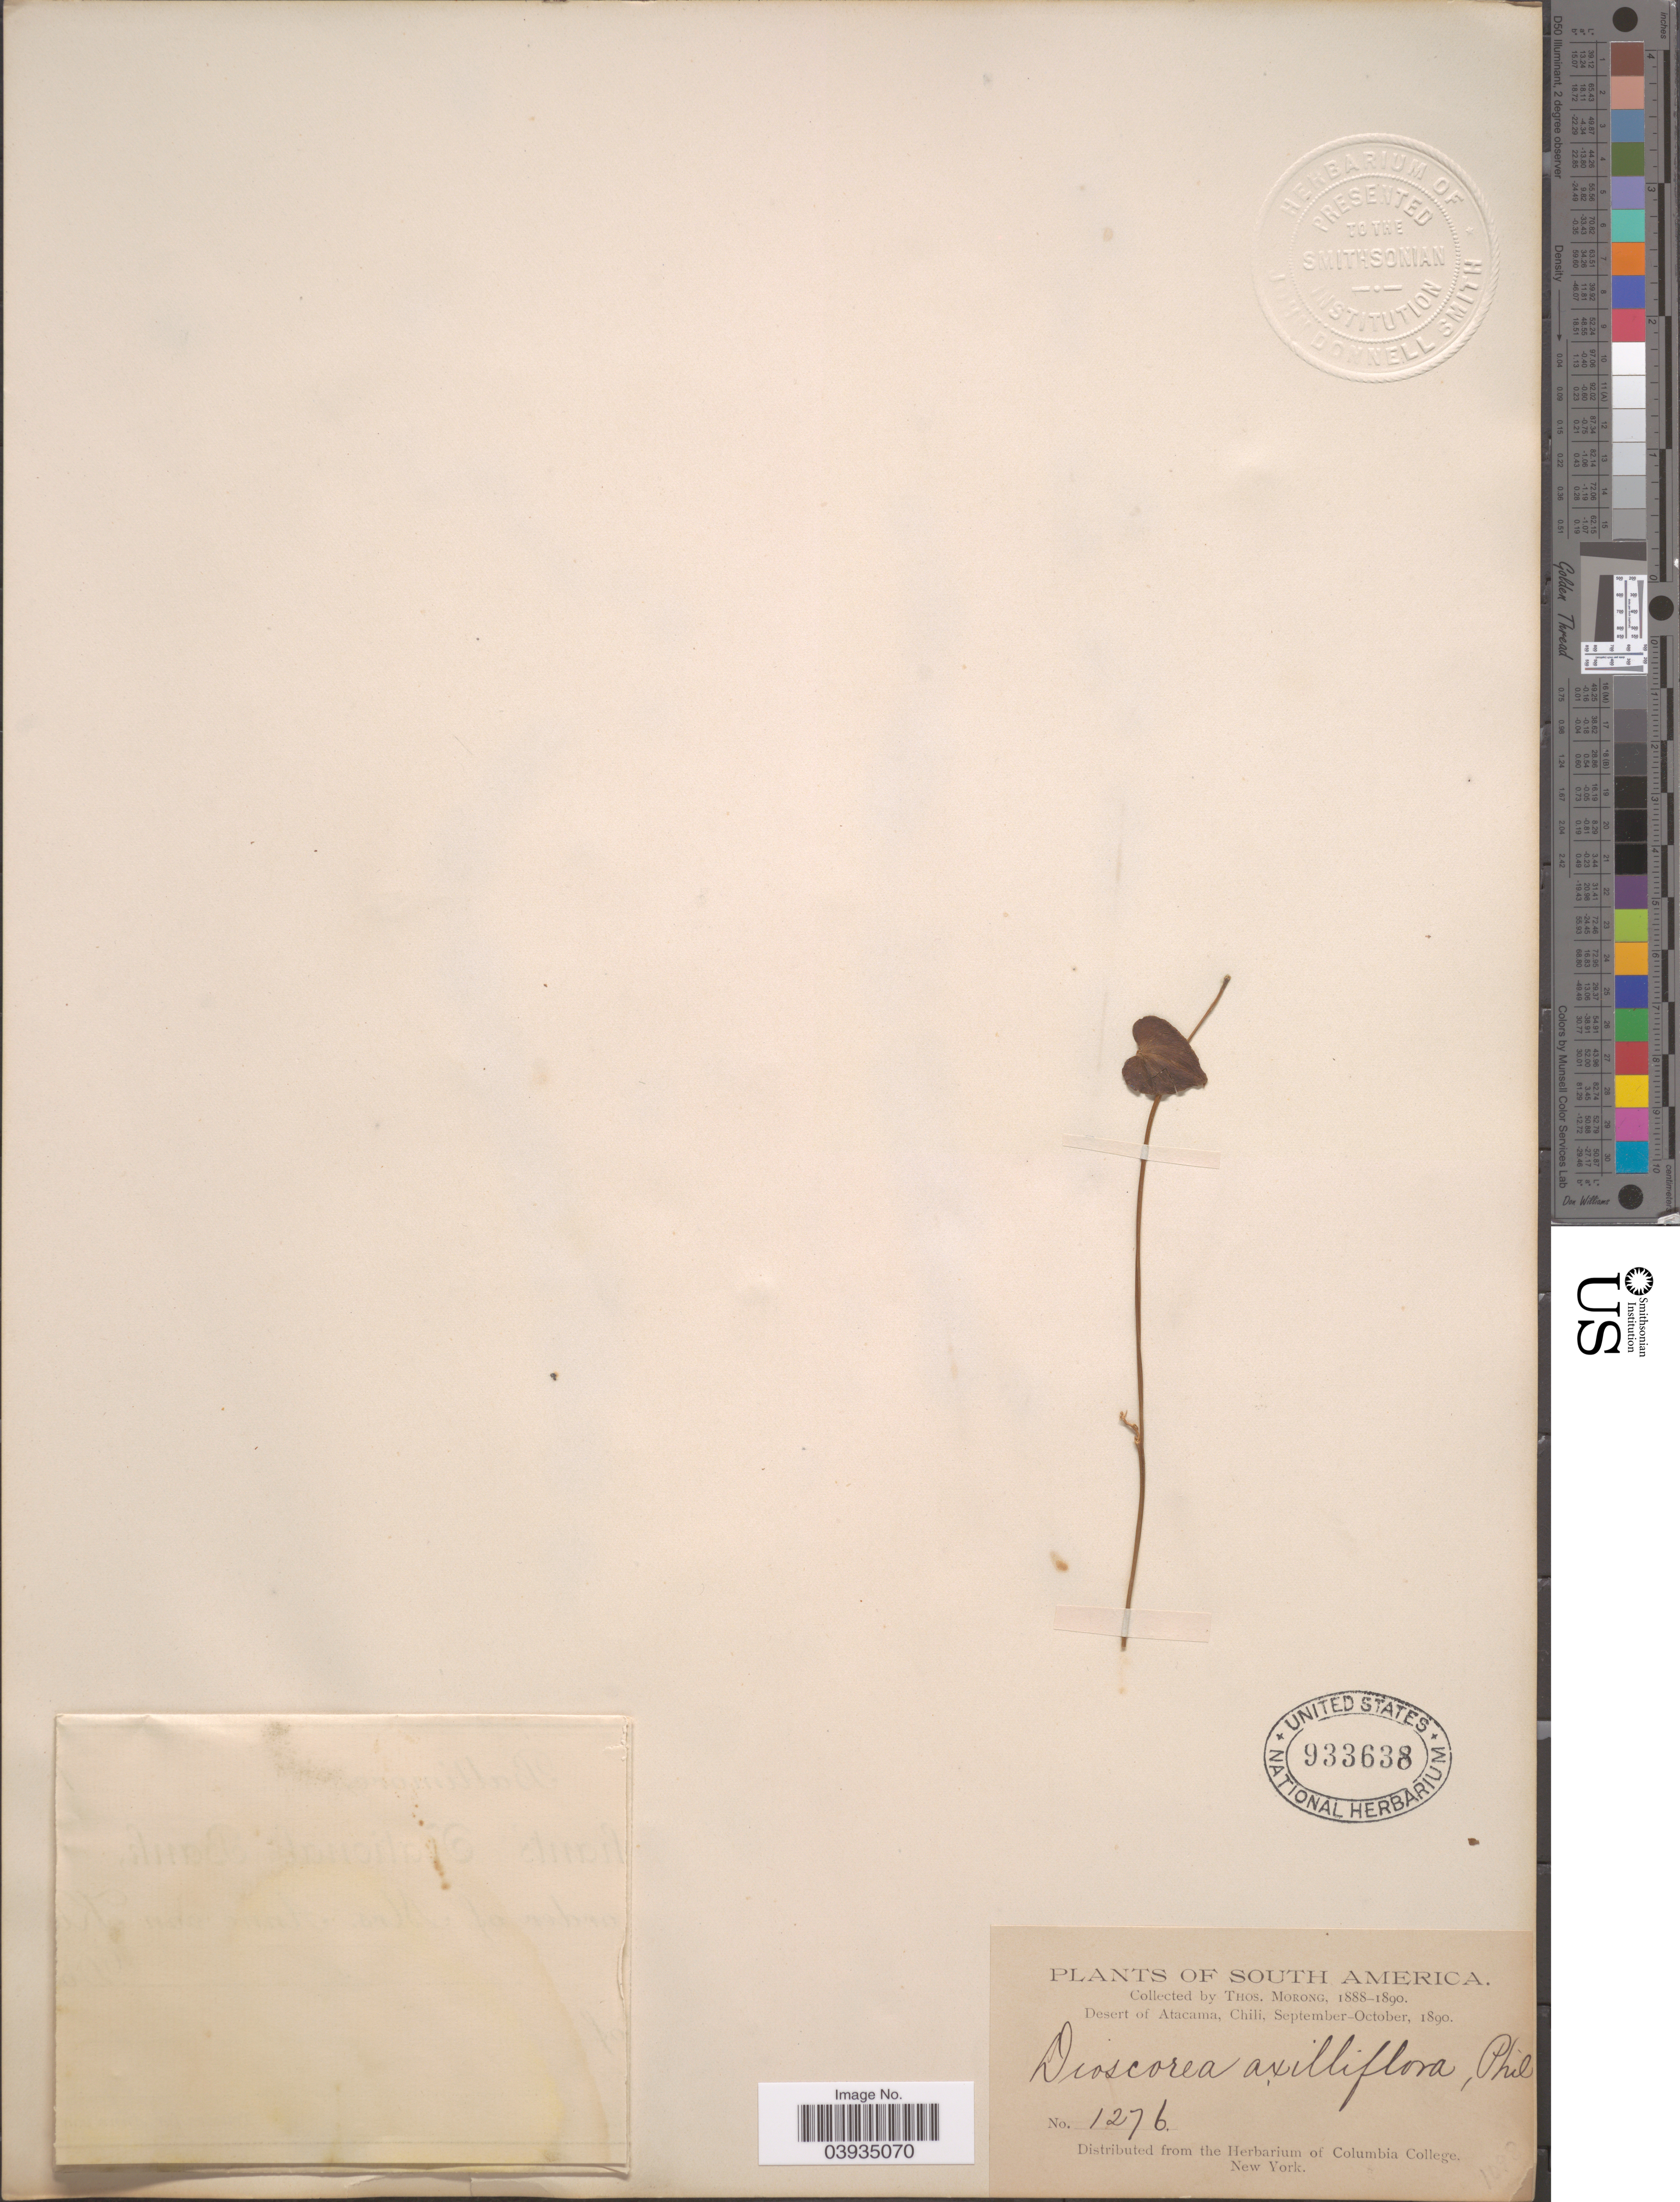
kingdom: Plantae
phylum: Tracheophyta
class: Liliopsida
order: Dioscoreales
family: Dioscoreaceae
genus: Dioscorea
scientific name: Dioscorea axilliflora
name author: Phil.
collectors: ex herb. T. Morong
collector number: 1276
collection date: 1890-09/1890-10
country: Chile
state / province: Atacama (III)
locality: Desert of Atacama.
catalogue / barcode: US 933638